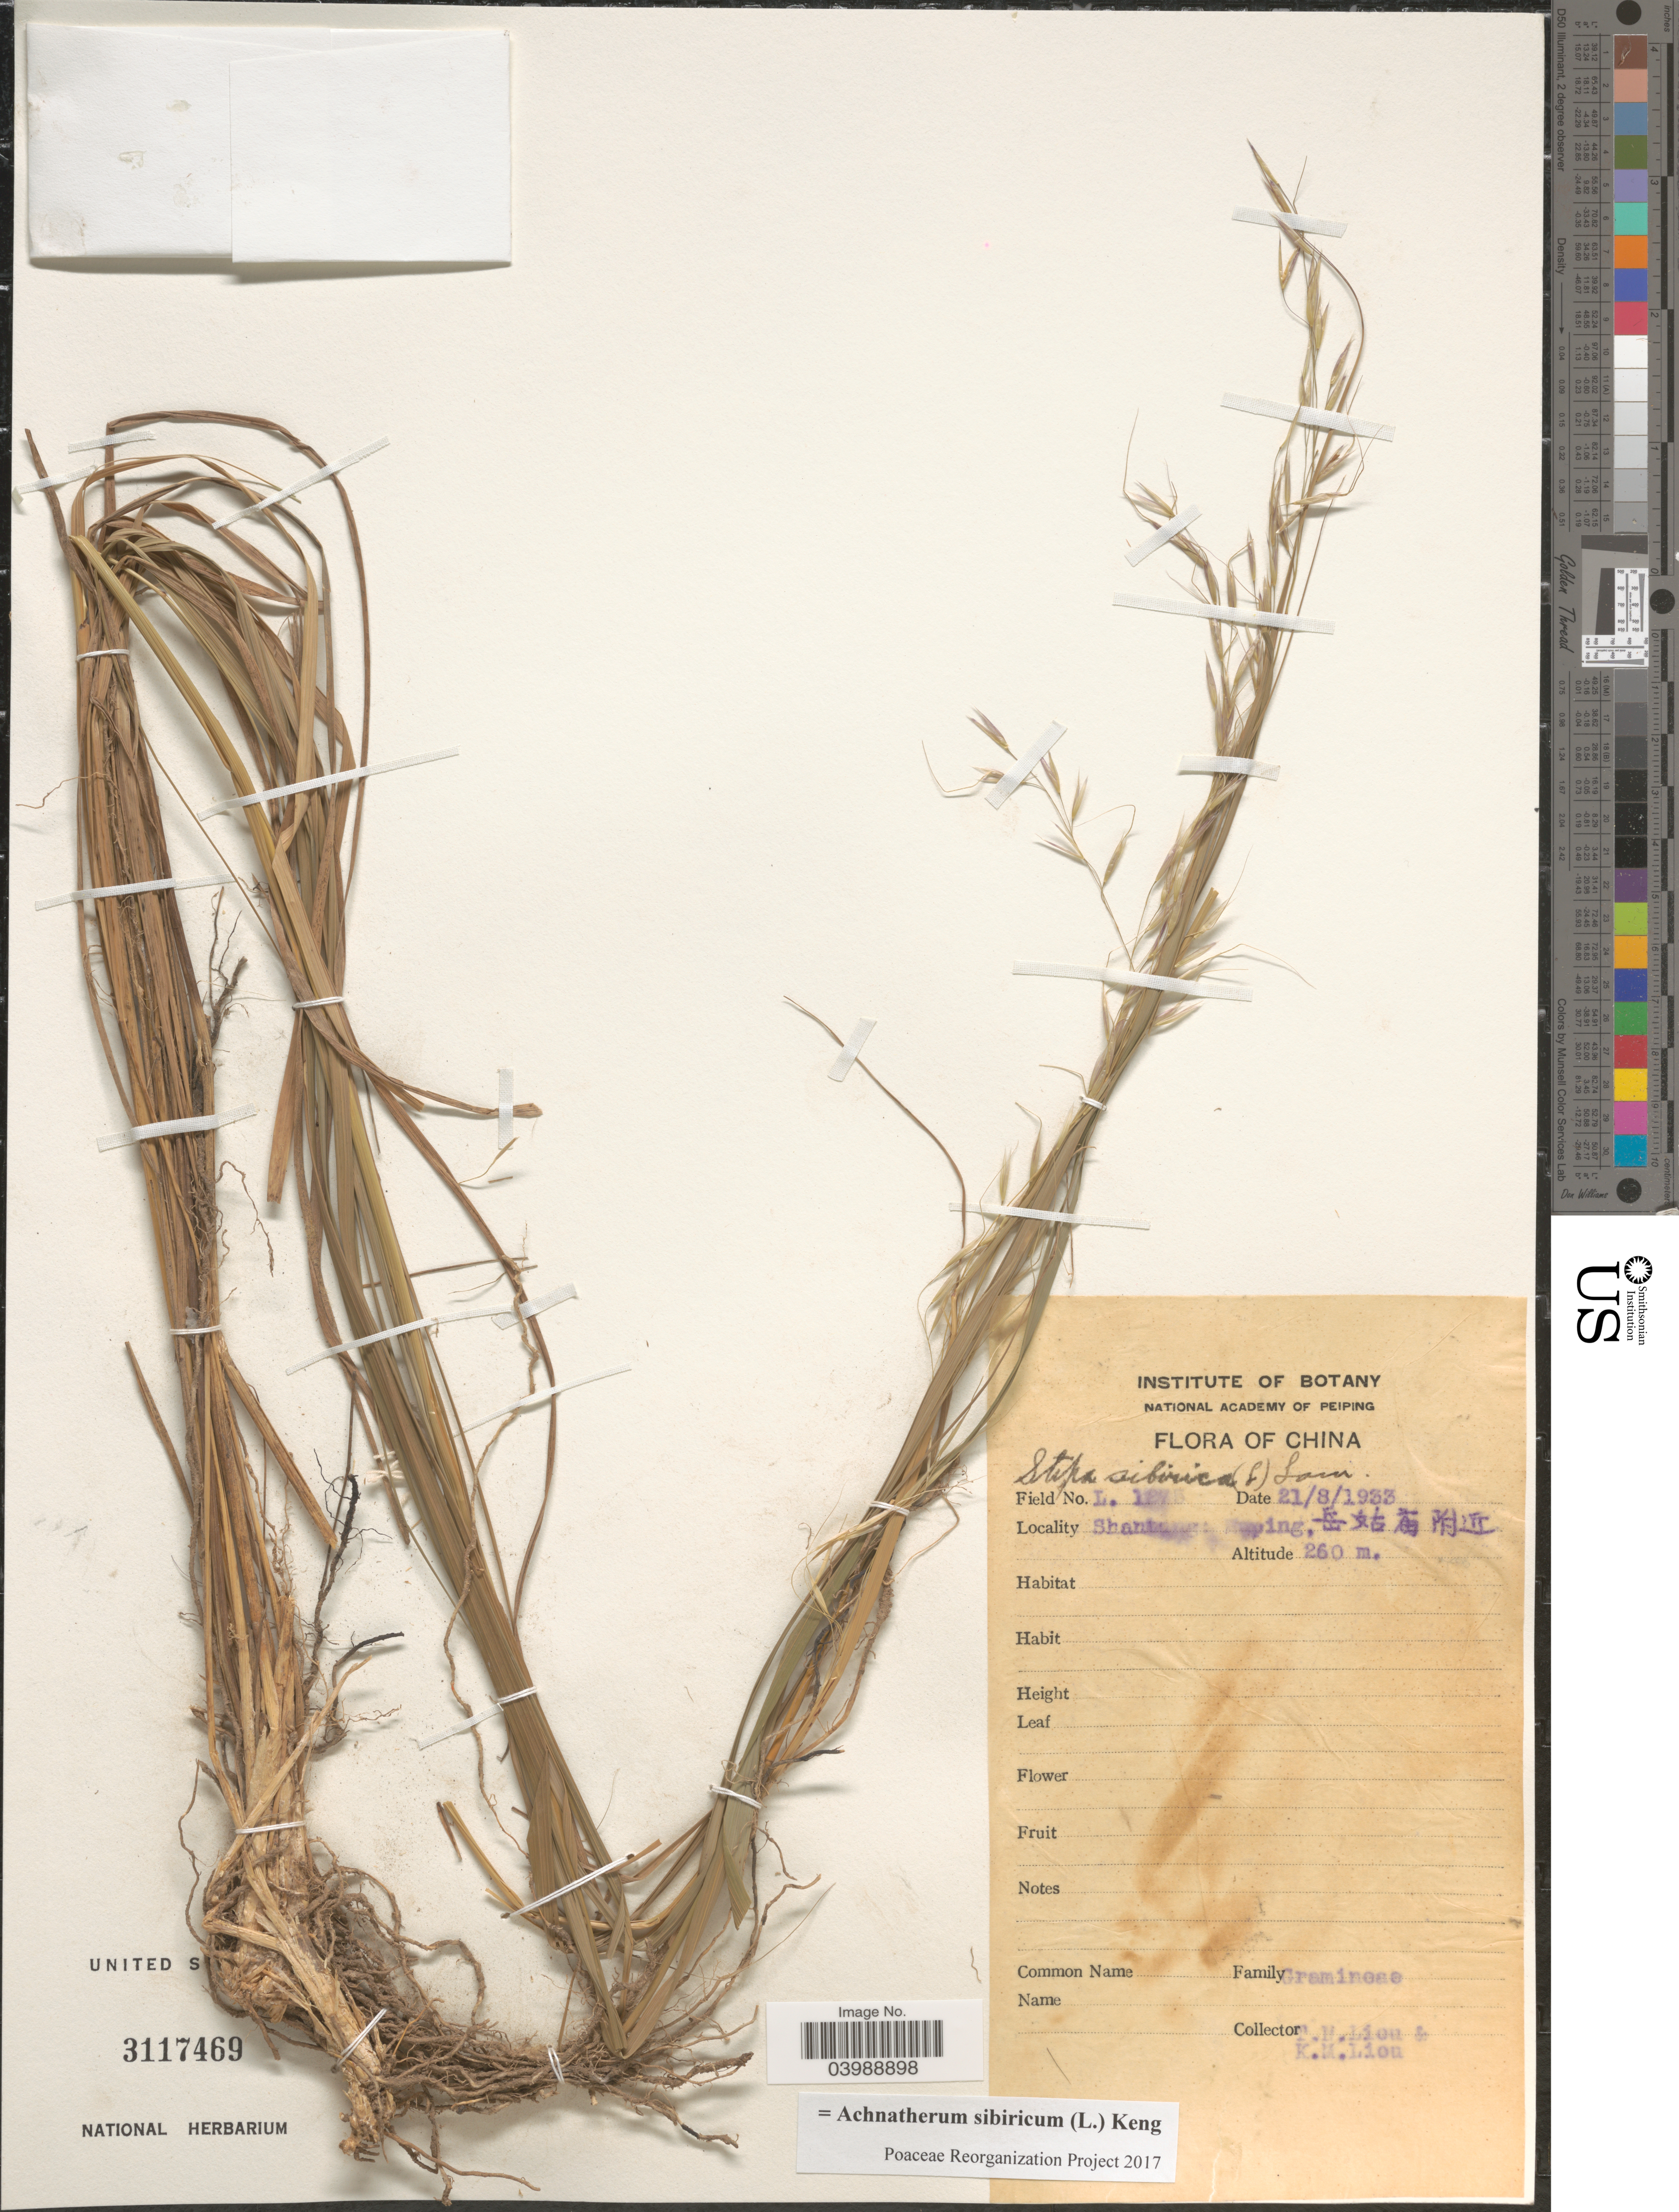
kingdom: Plantae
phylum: Tracheophyta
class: Liliopsida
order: Poales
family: Poaceae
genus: Achnatherum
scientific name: Achnatherum sibiricum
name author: (L.) Keng ex Tzvelev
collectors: T. N. Liou & K. M. Liou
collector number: L1275*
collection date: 1933-08-21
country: China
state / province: Shandong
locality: [illegible text]ping. X.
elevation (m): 260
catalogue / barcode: US 3117469